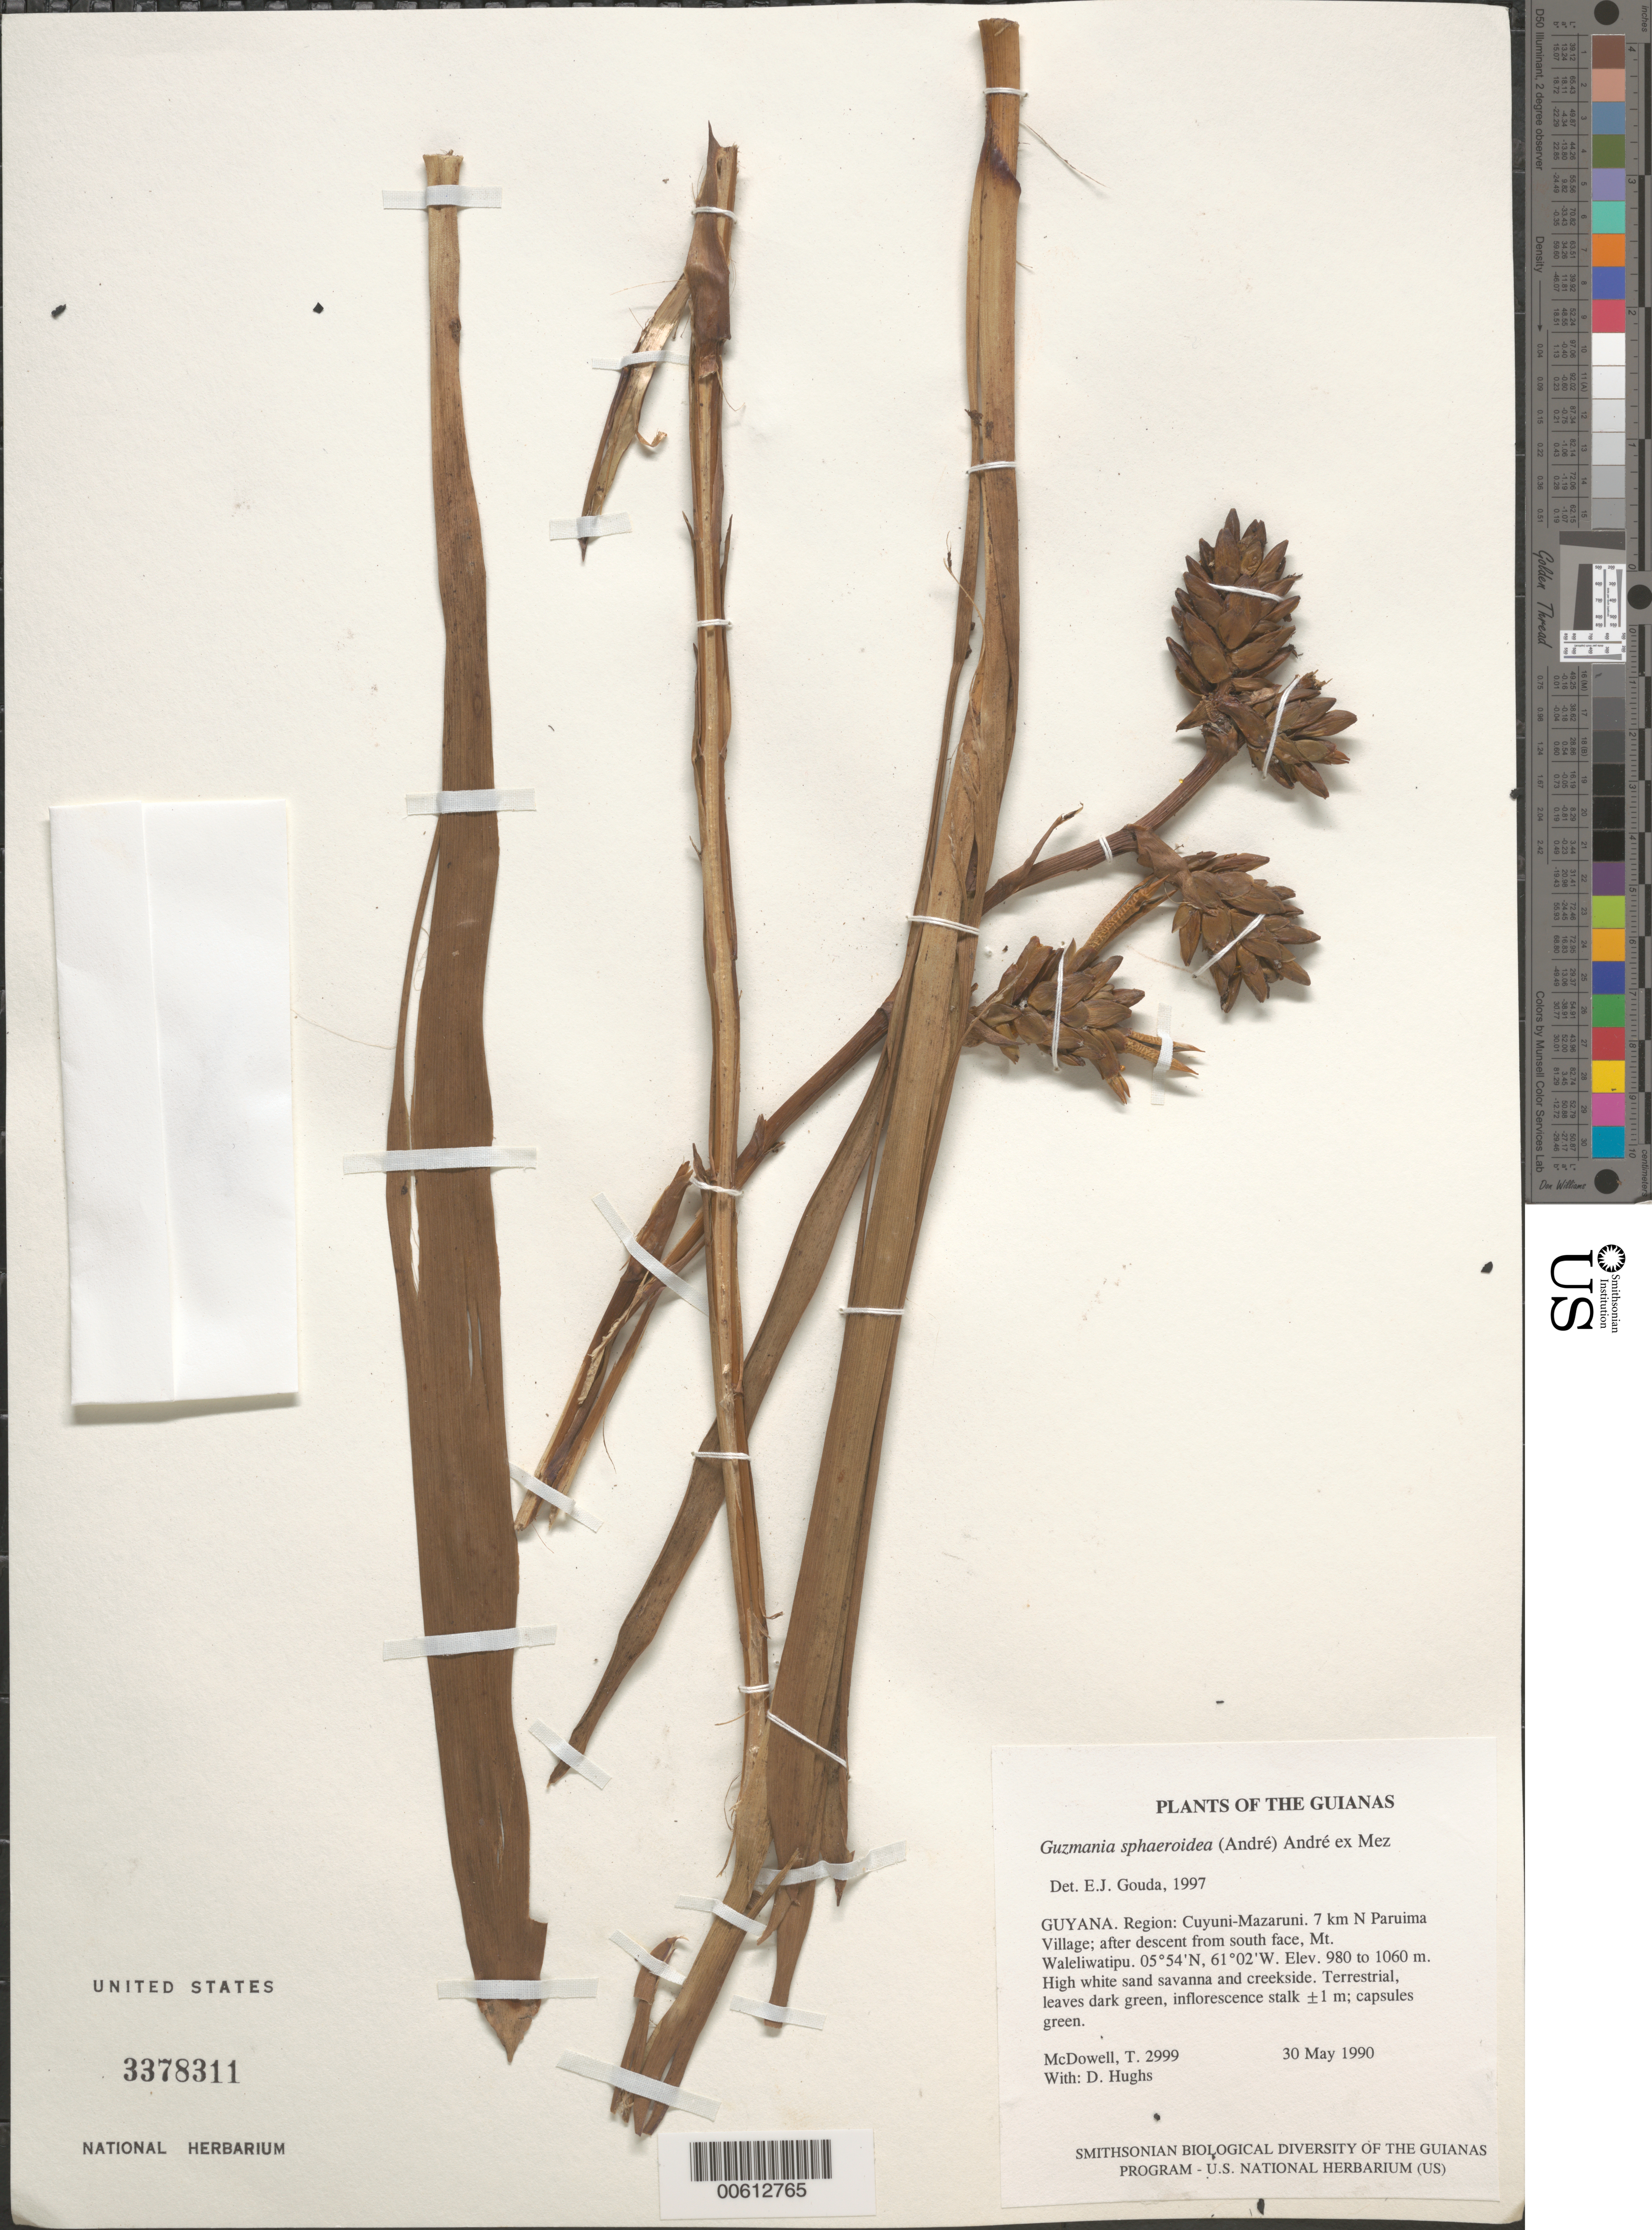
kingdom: Plantae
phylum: Tracheophyta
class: Liliopsida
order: Poales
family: Bromeliaceae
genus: Guzmania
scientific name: Guzmania sphaeroidea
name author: (André) André ex Mez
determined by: Gouda, E. J.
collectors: T. McDowell, D. Hughs & D. Gopaul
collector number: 2999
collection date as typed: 30 May 1990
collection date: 1990-05-30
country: Guyana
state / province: Cuyuni-Mazaruni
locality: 7 km N of Paruima Village; after descent from south face of Mt. Waleliwatipu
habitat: High white sand savanna and creekside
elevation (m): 980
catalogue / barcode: US 3378311